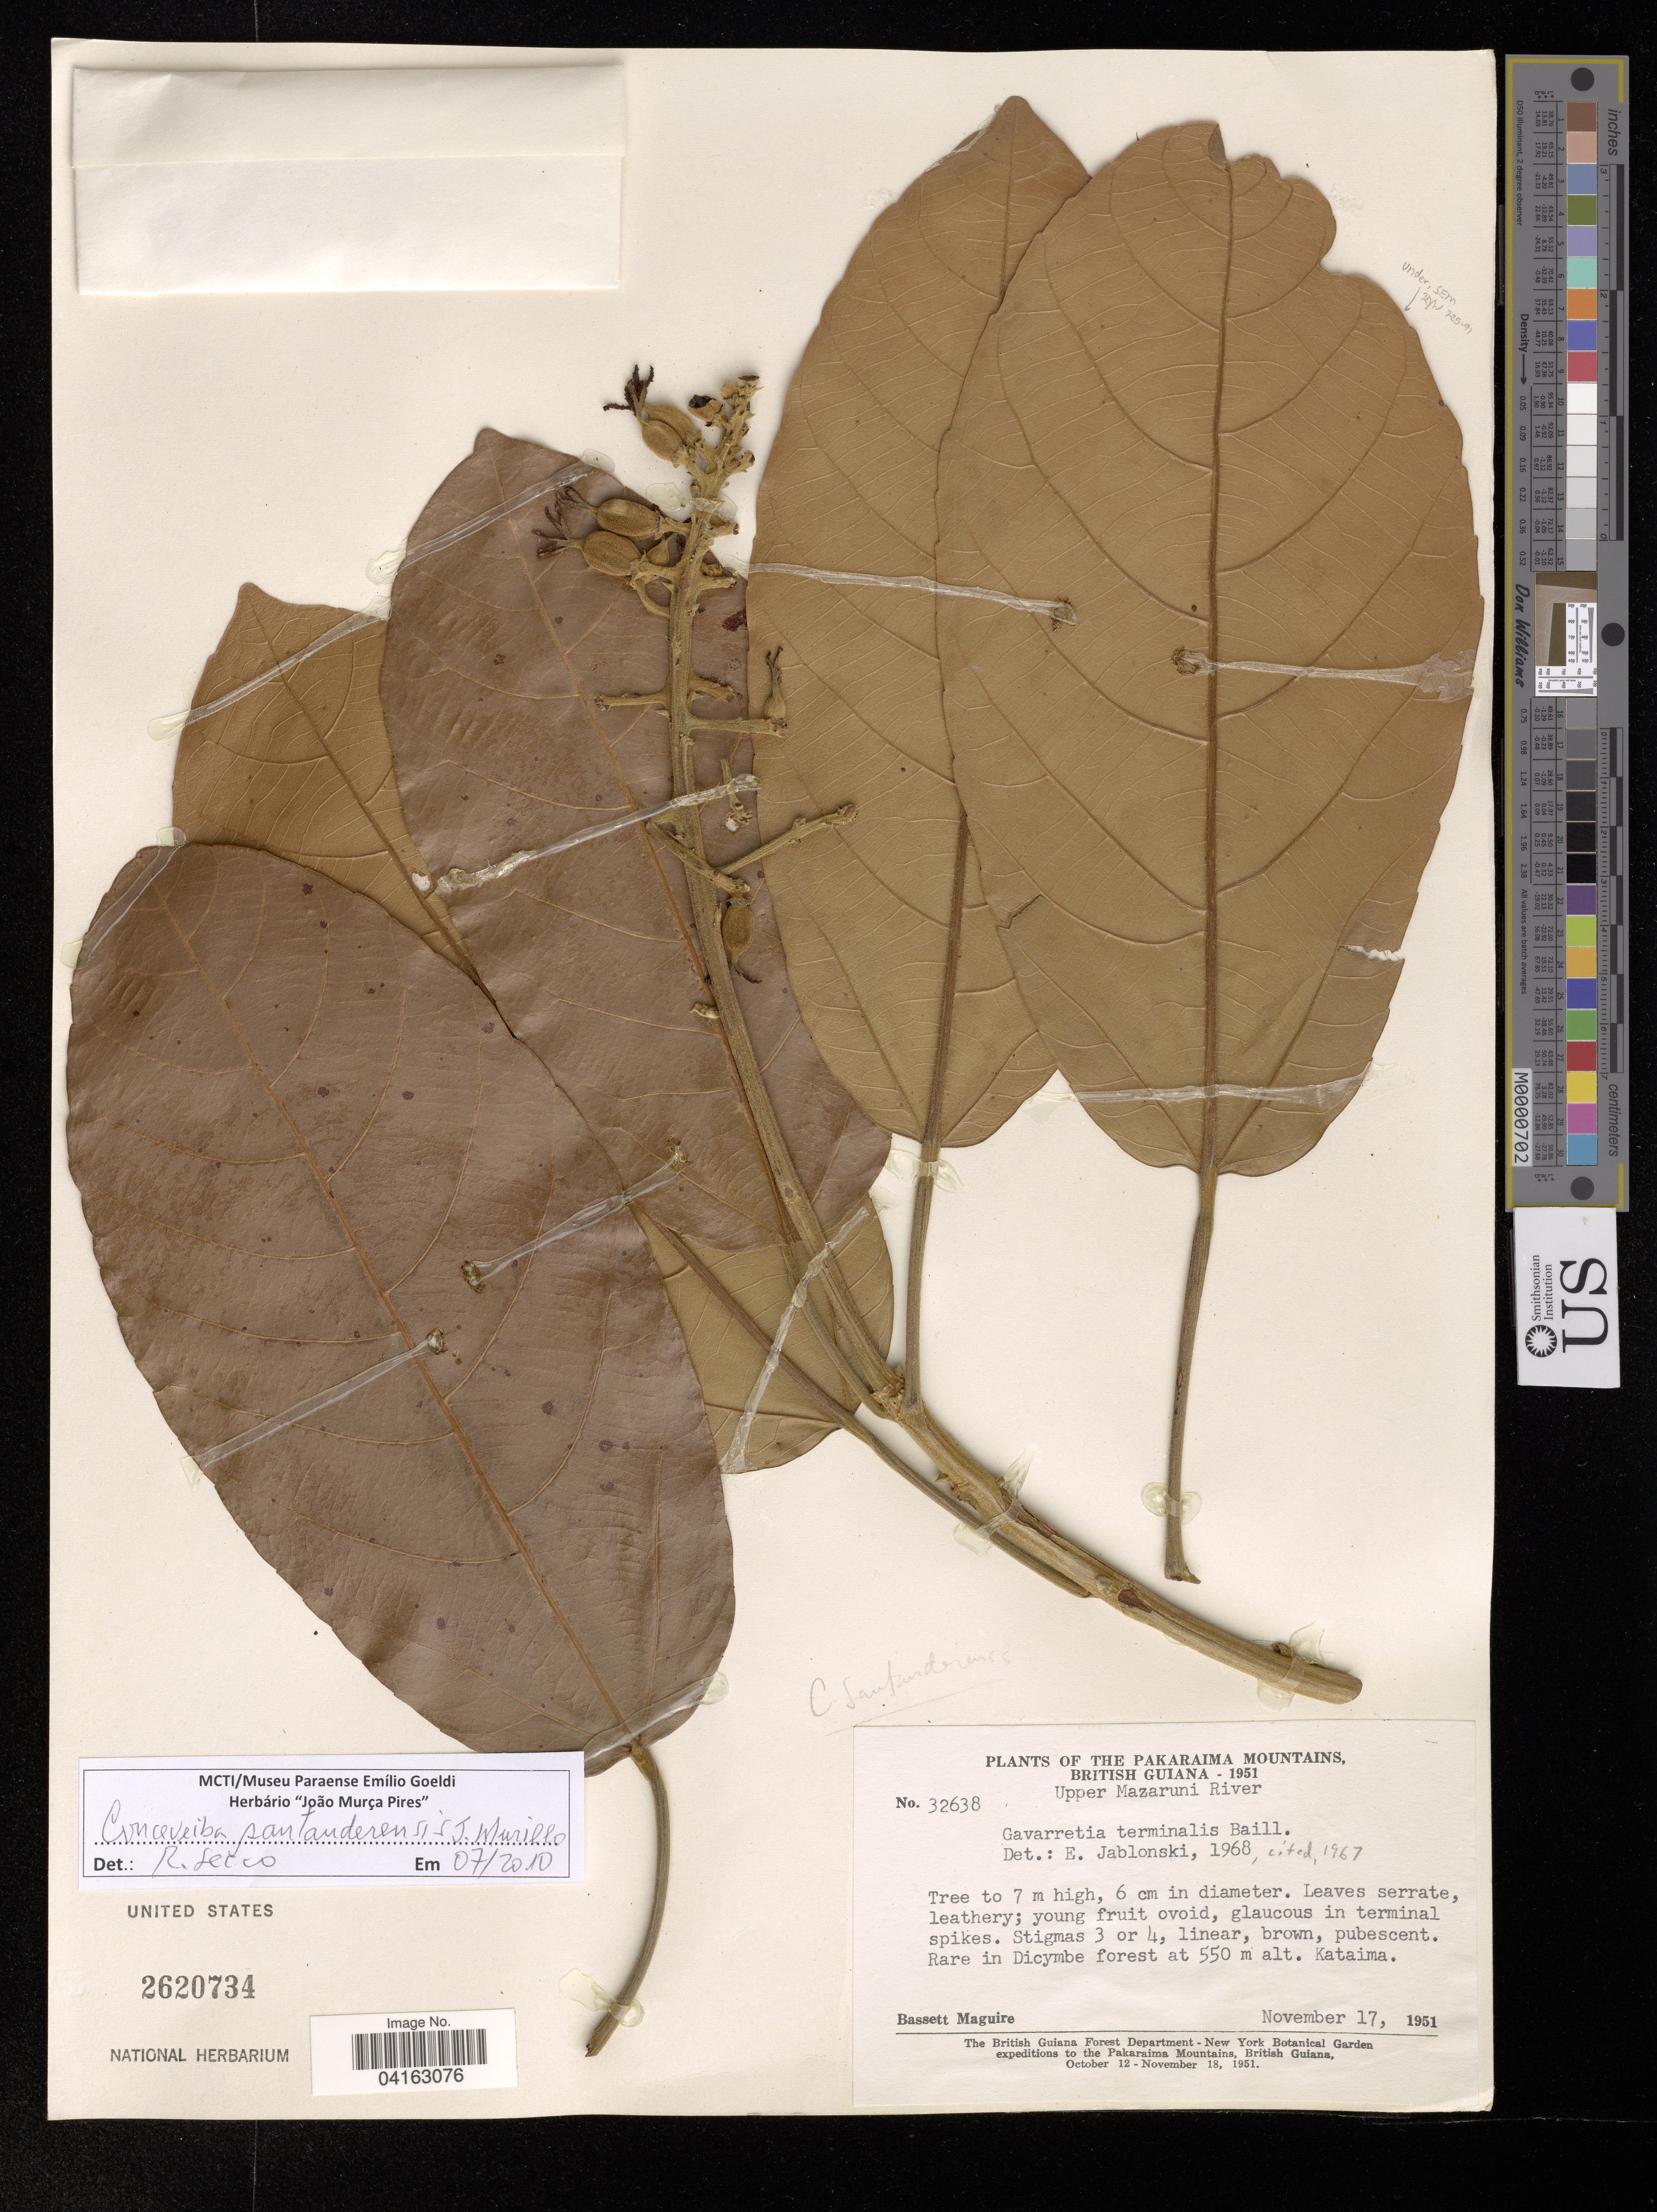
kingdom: Plantae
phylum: Tracheophyta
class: Magnoliopsida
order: Malpighiales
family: Euphorbiaceae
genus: Conceveiba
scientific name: Conceveiba santanderensis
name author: J. Murillo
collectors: B. Maguire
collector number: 32638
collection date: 1951-11-17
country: Guyana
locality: The Pakaraima Mountains. Upper Mazaruni River. Rare in Dicymbe forest. Kataima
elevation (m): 550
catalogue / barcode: US 2620734